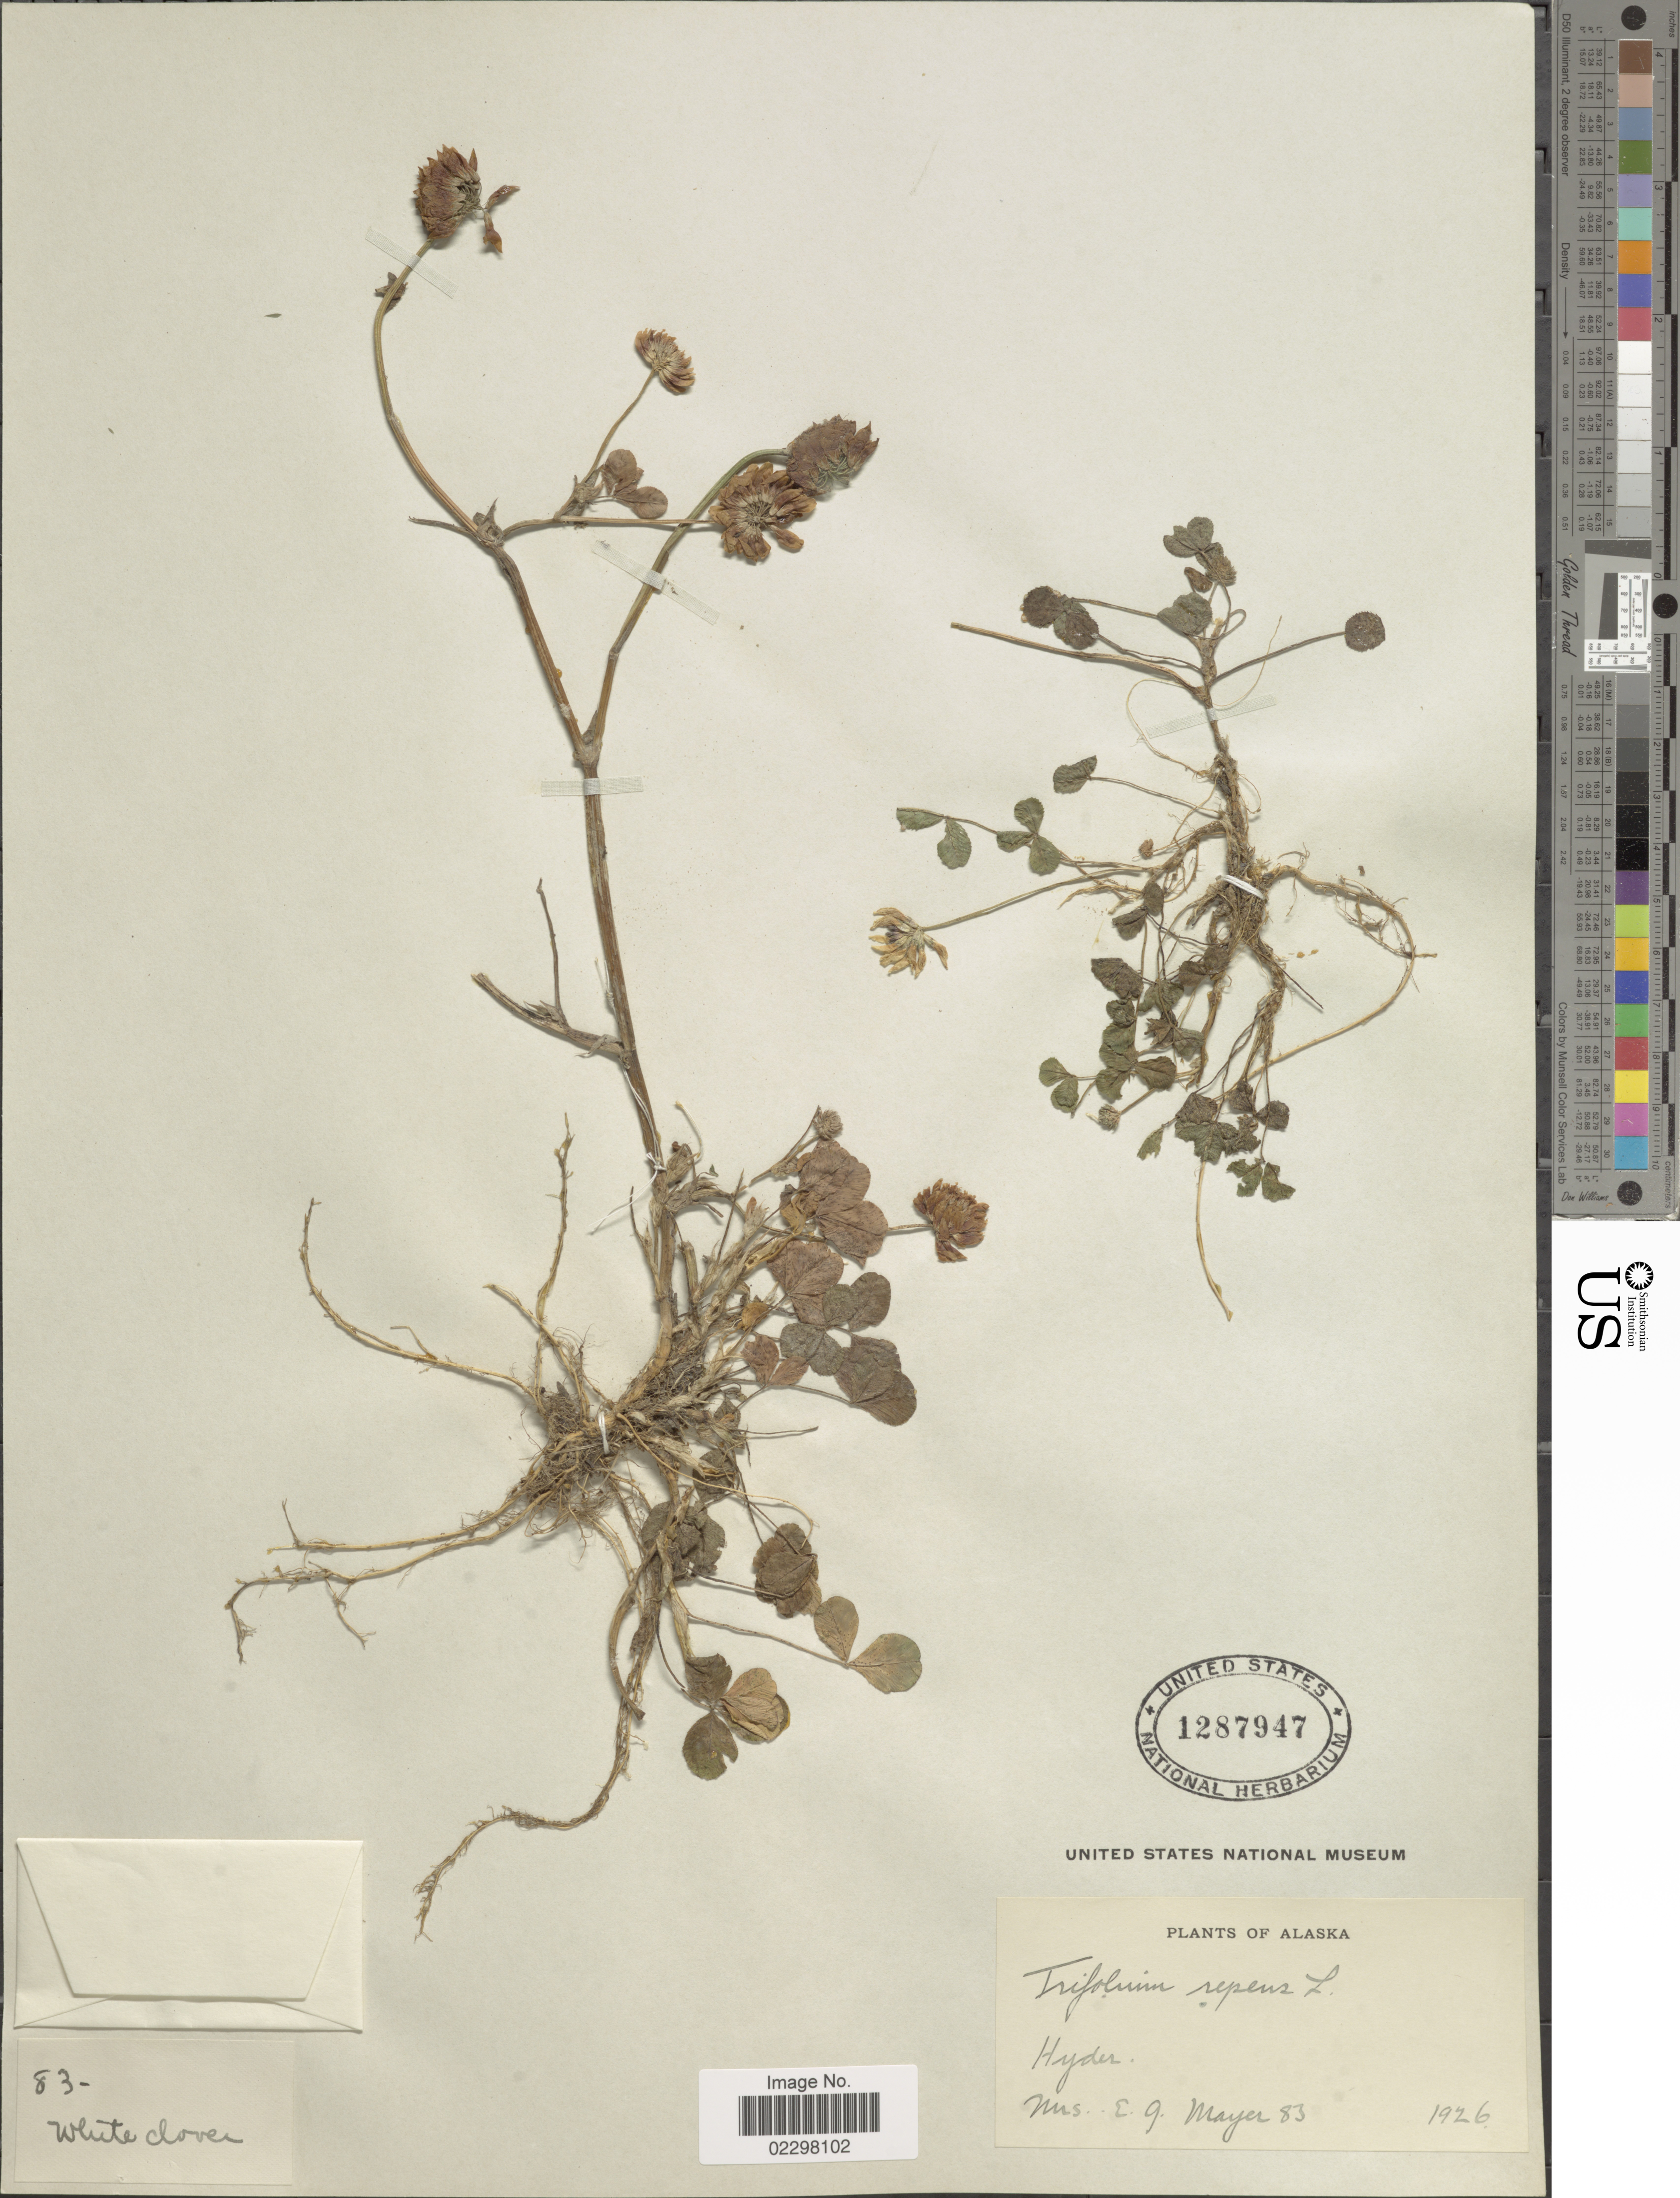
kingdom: Plantae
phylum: Tracheophyta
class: Magnoliopsida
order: Fabales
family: Fabaceae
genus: Trifolium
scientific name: Trifolium repens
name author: L.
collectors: E. Mayer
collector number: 83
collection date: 1926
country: United States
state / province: Alaska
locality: Hyder.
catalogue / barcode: US 1287947